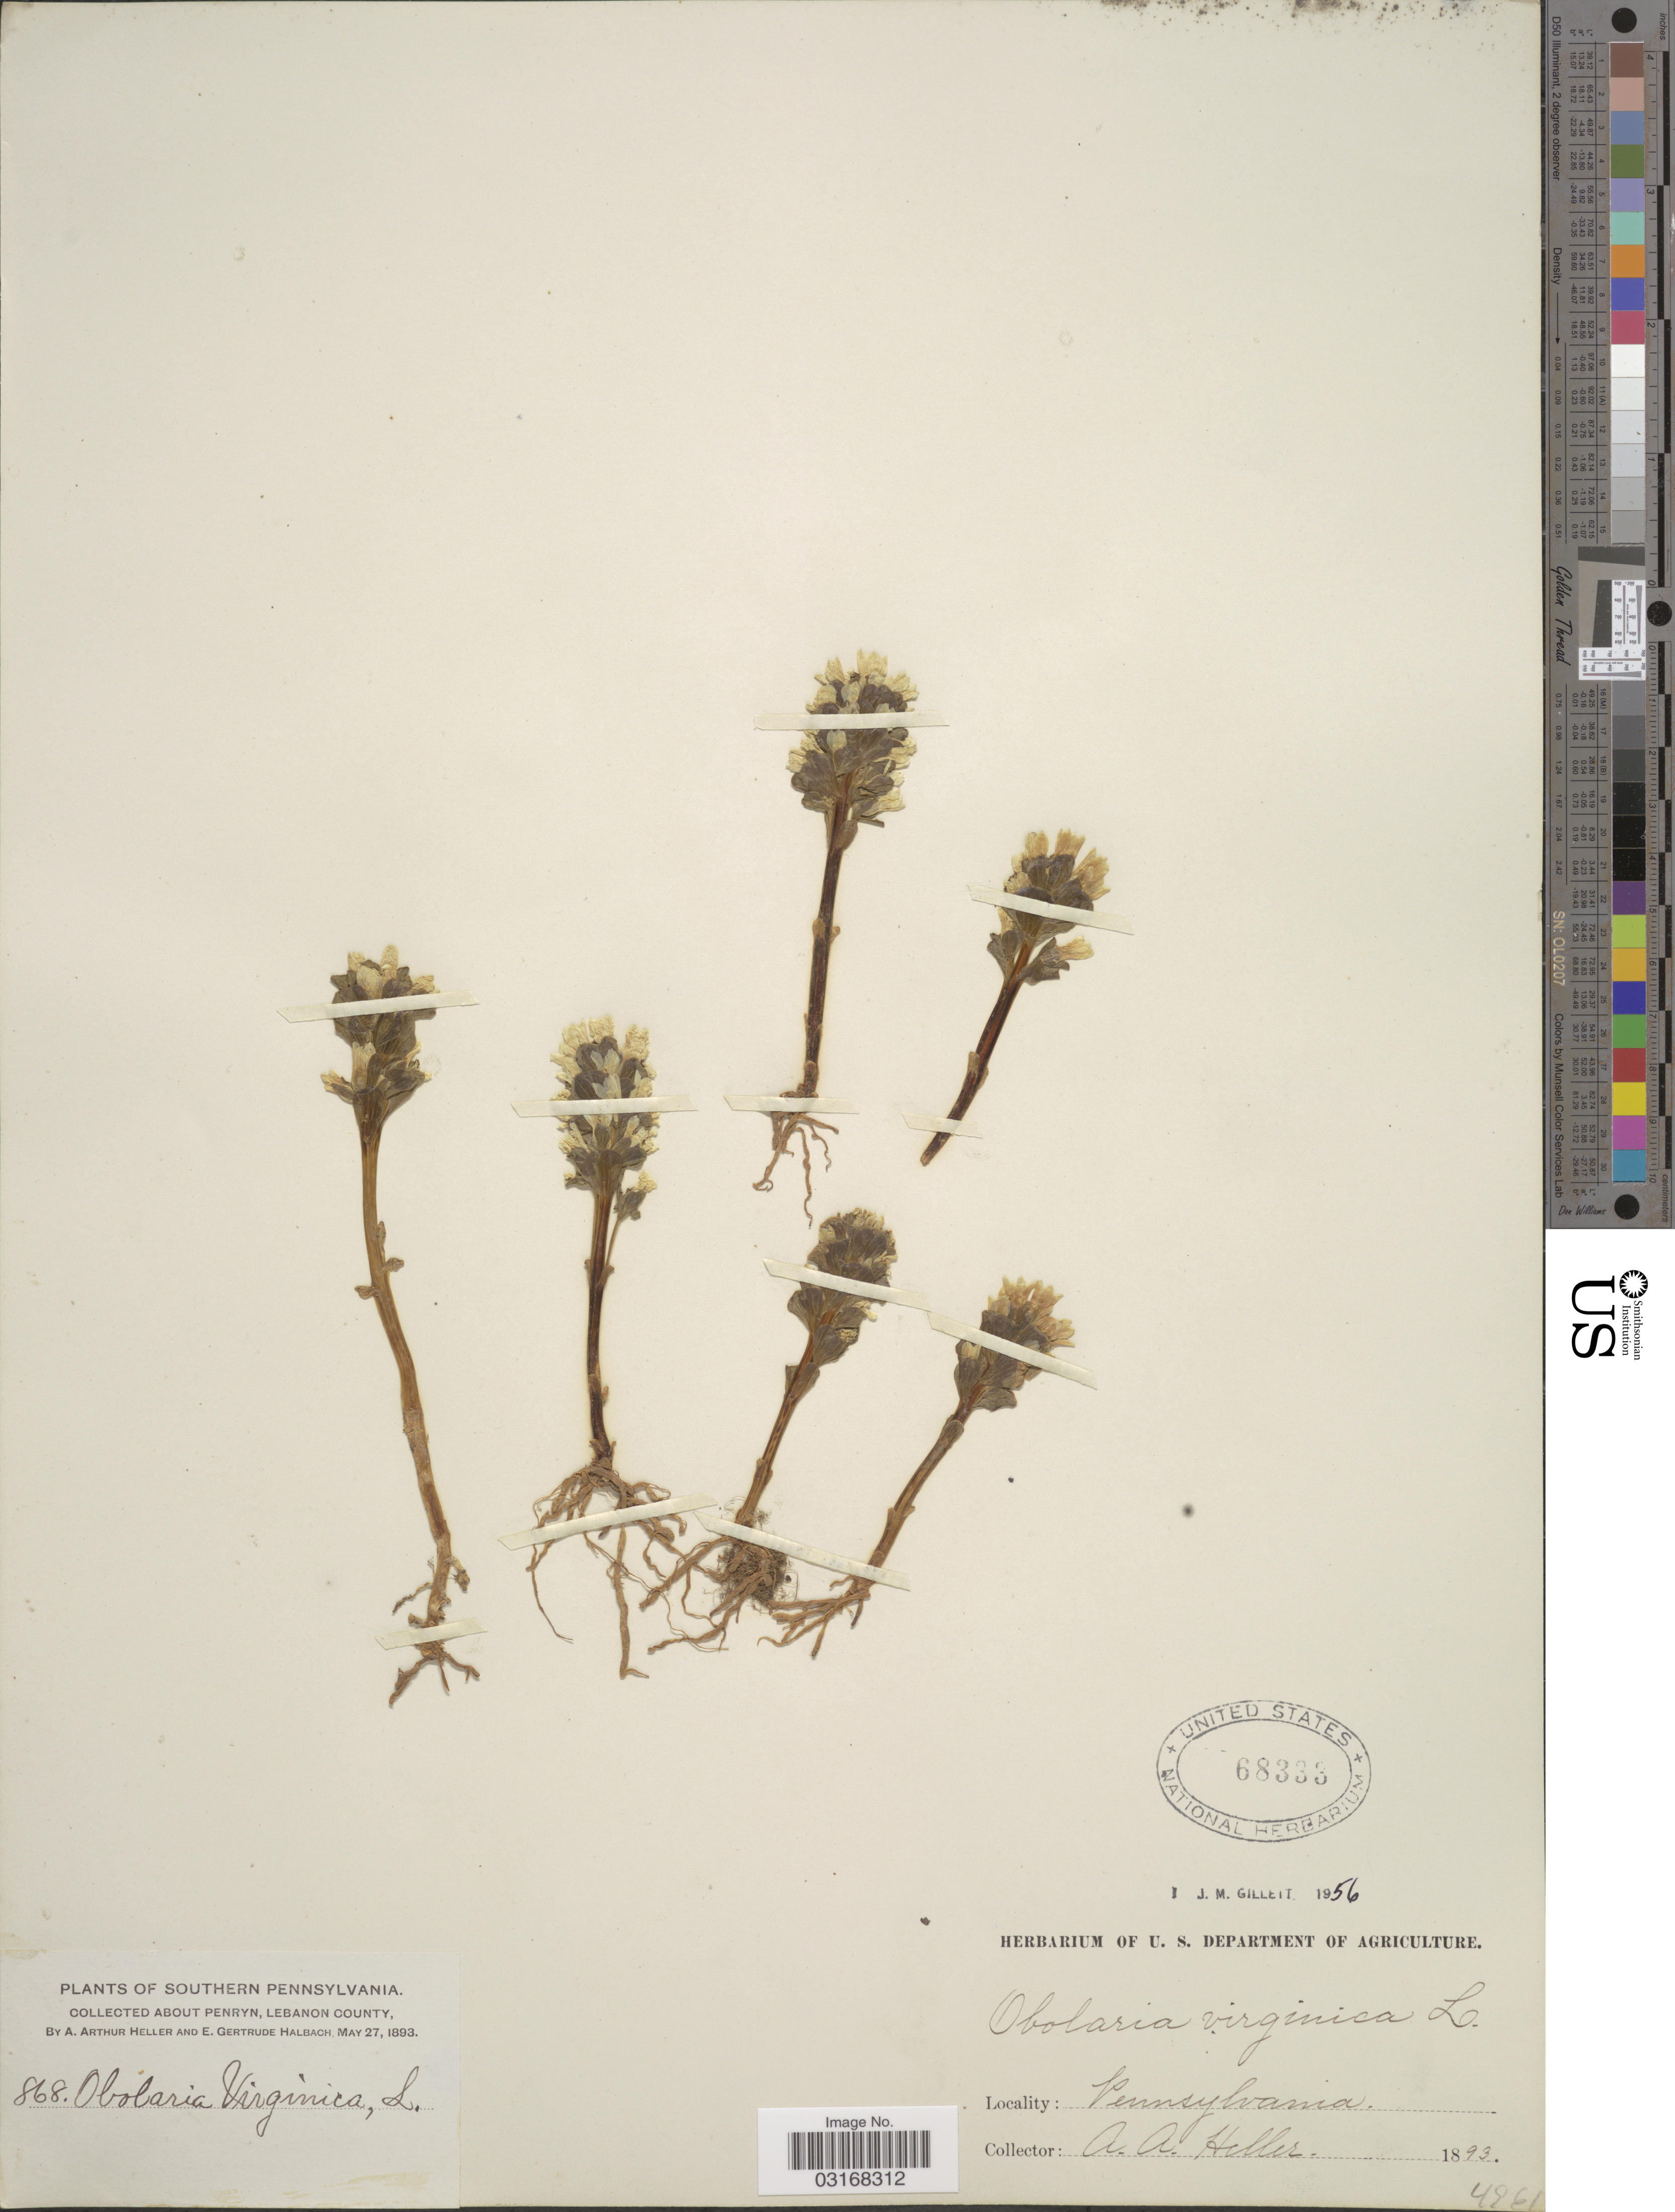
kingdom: Plantae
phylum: Tracheophyta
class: Magnoliopsida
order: Gentianales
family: Gentianaceae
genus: Obolaria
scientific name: Obolaria virginica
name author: L.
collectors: A. A. Heller & E. G. Halbach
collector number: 868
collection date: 1893-05-27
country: United States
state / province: Pennsylvania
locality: Southern Pennsylvania. About Penryn, Lebanon County.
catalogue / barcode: US 68333